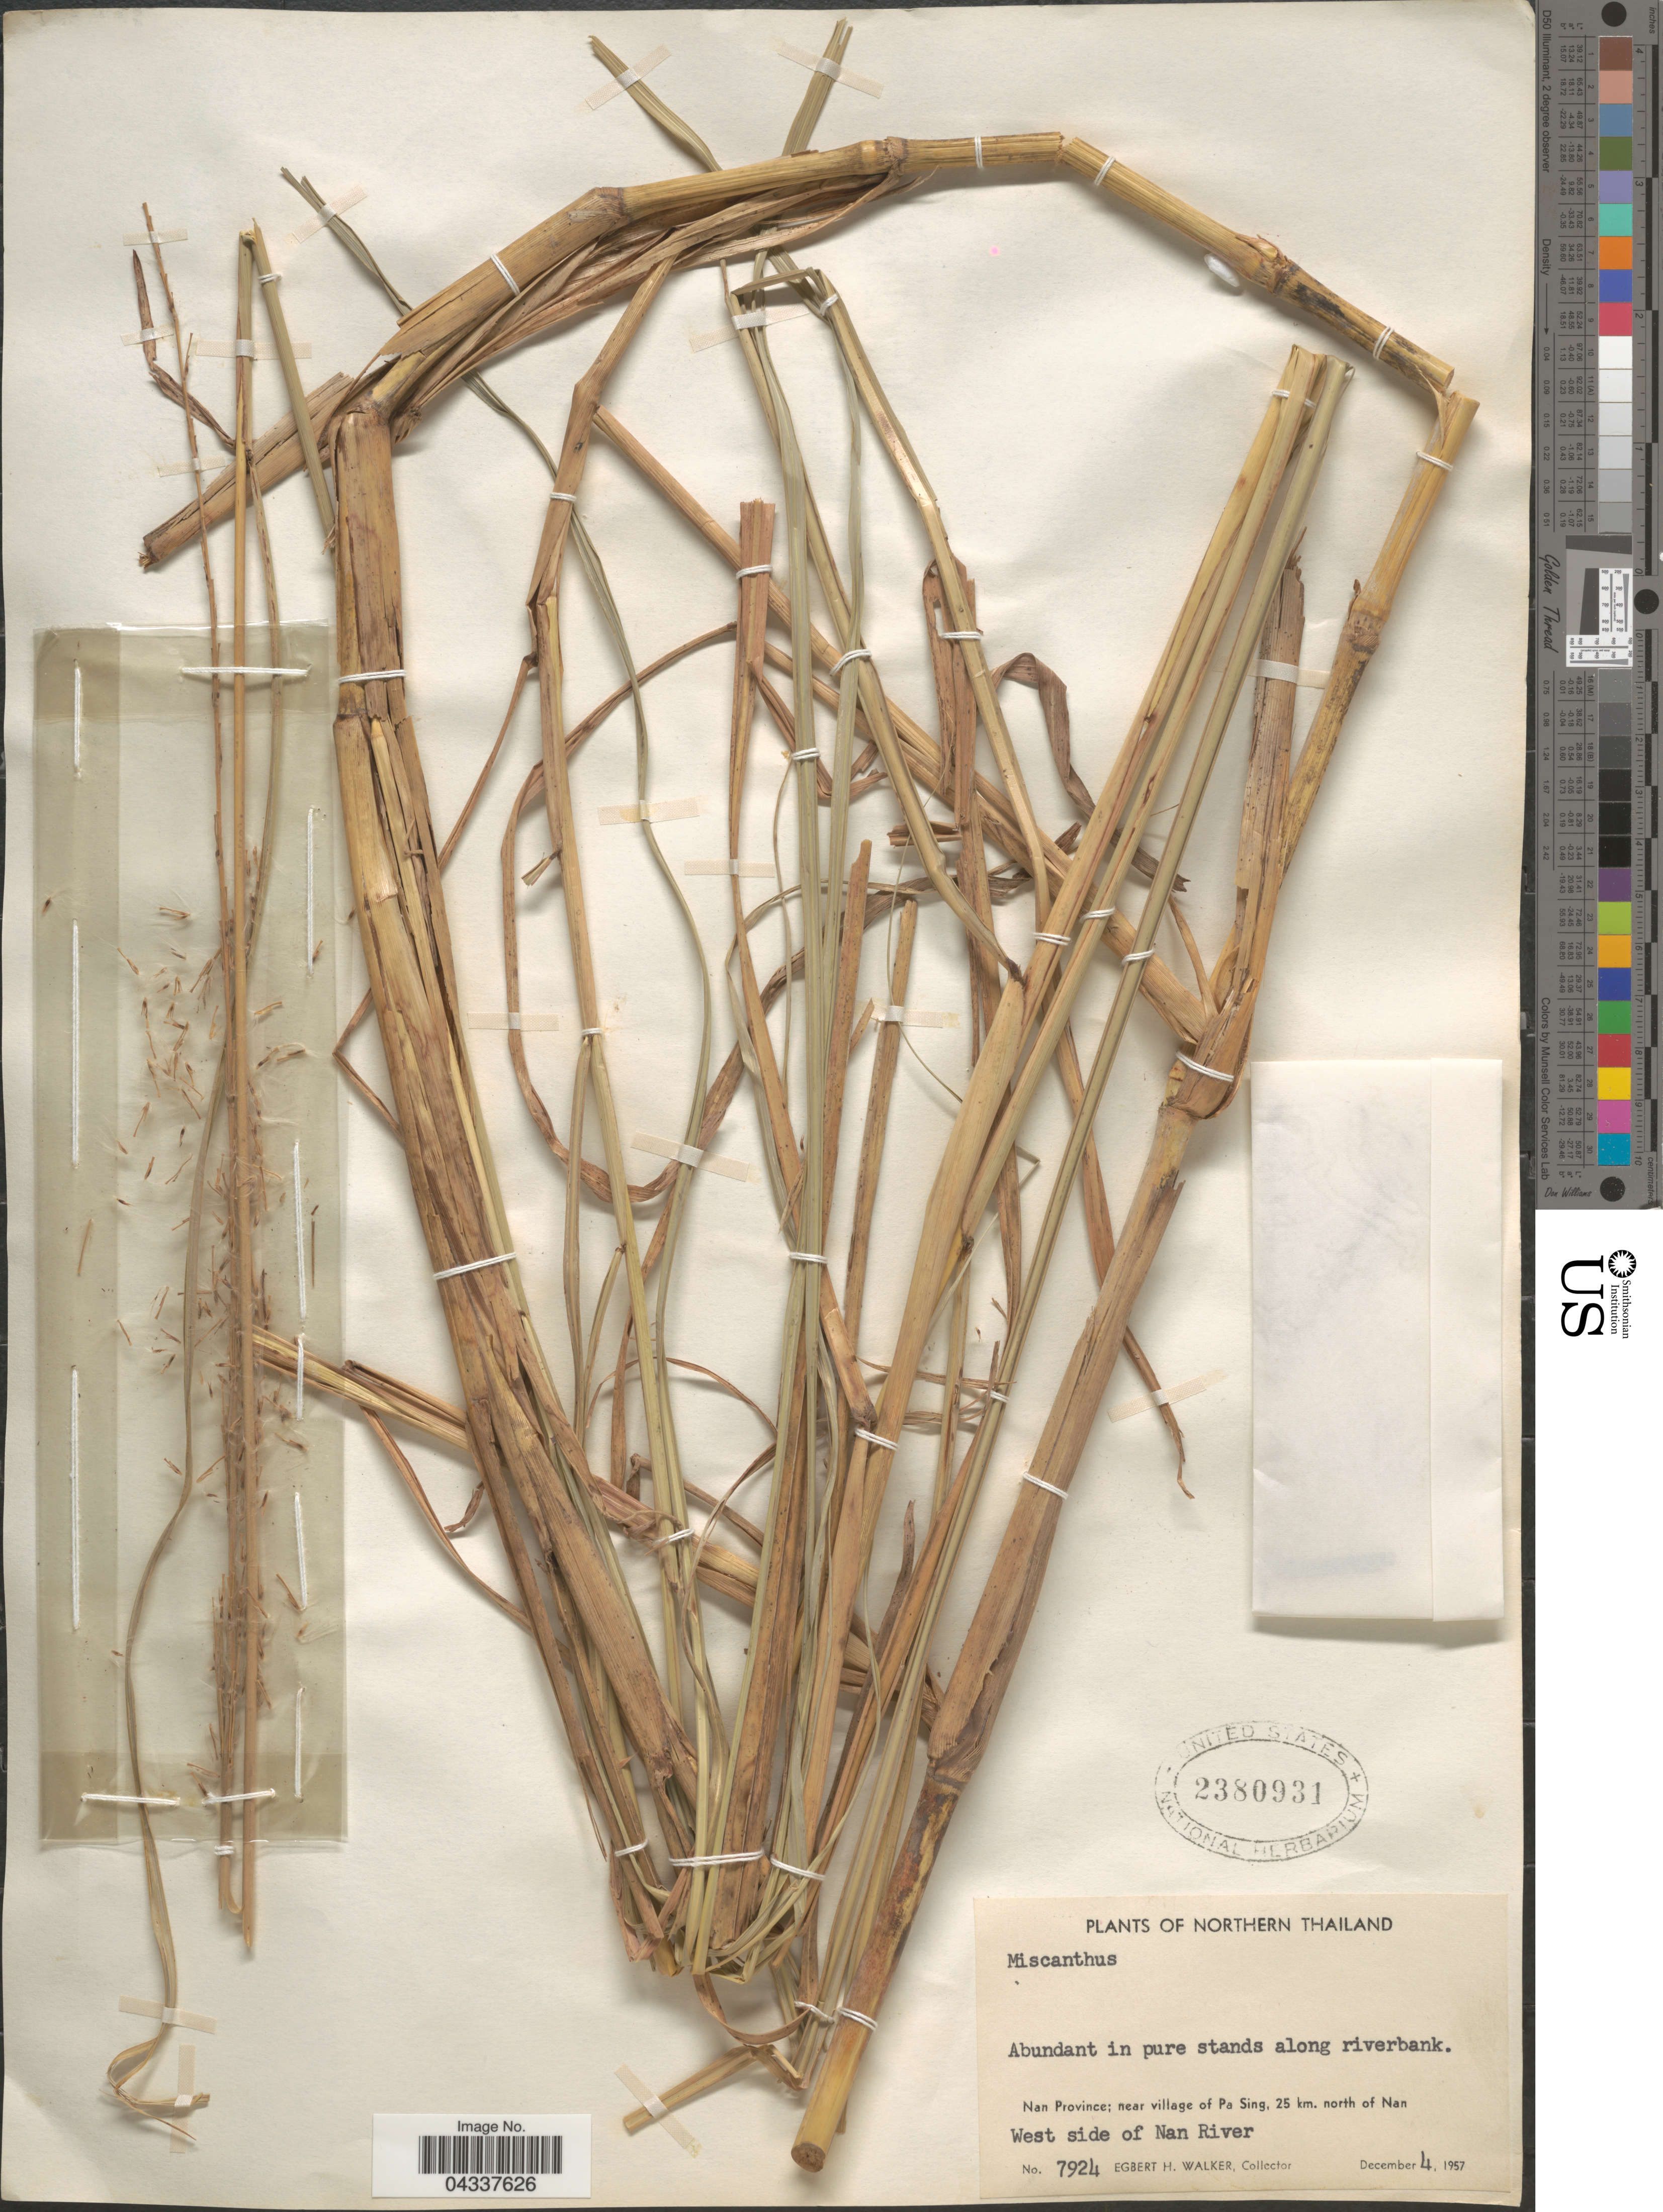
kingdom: Plantae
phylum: Tracheophyta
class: Liliopsida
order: Poales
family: Poaceae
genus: Miscanthus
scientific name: Miscanthus sp.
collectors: E. H. Walker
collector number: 7924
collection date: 1957-12-04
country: Thailand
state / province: Nan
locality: Northern Thailand. Nan Province; near village of Pa Sing, 25 km. north of Nan. West side of Nan River.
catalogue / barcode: US 2380931